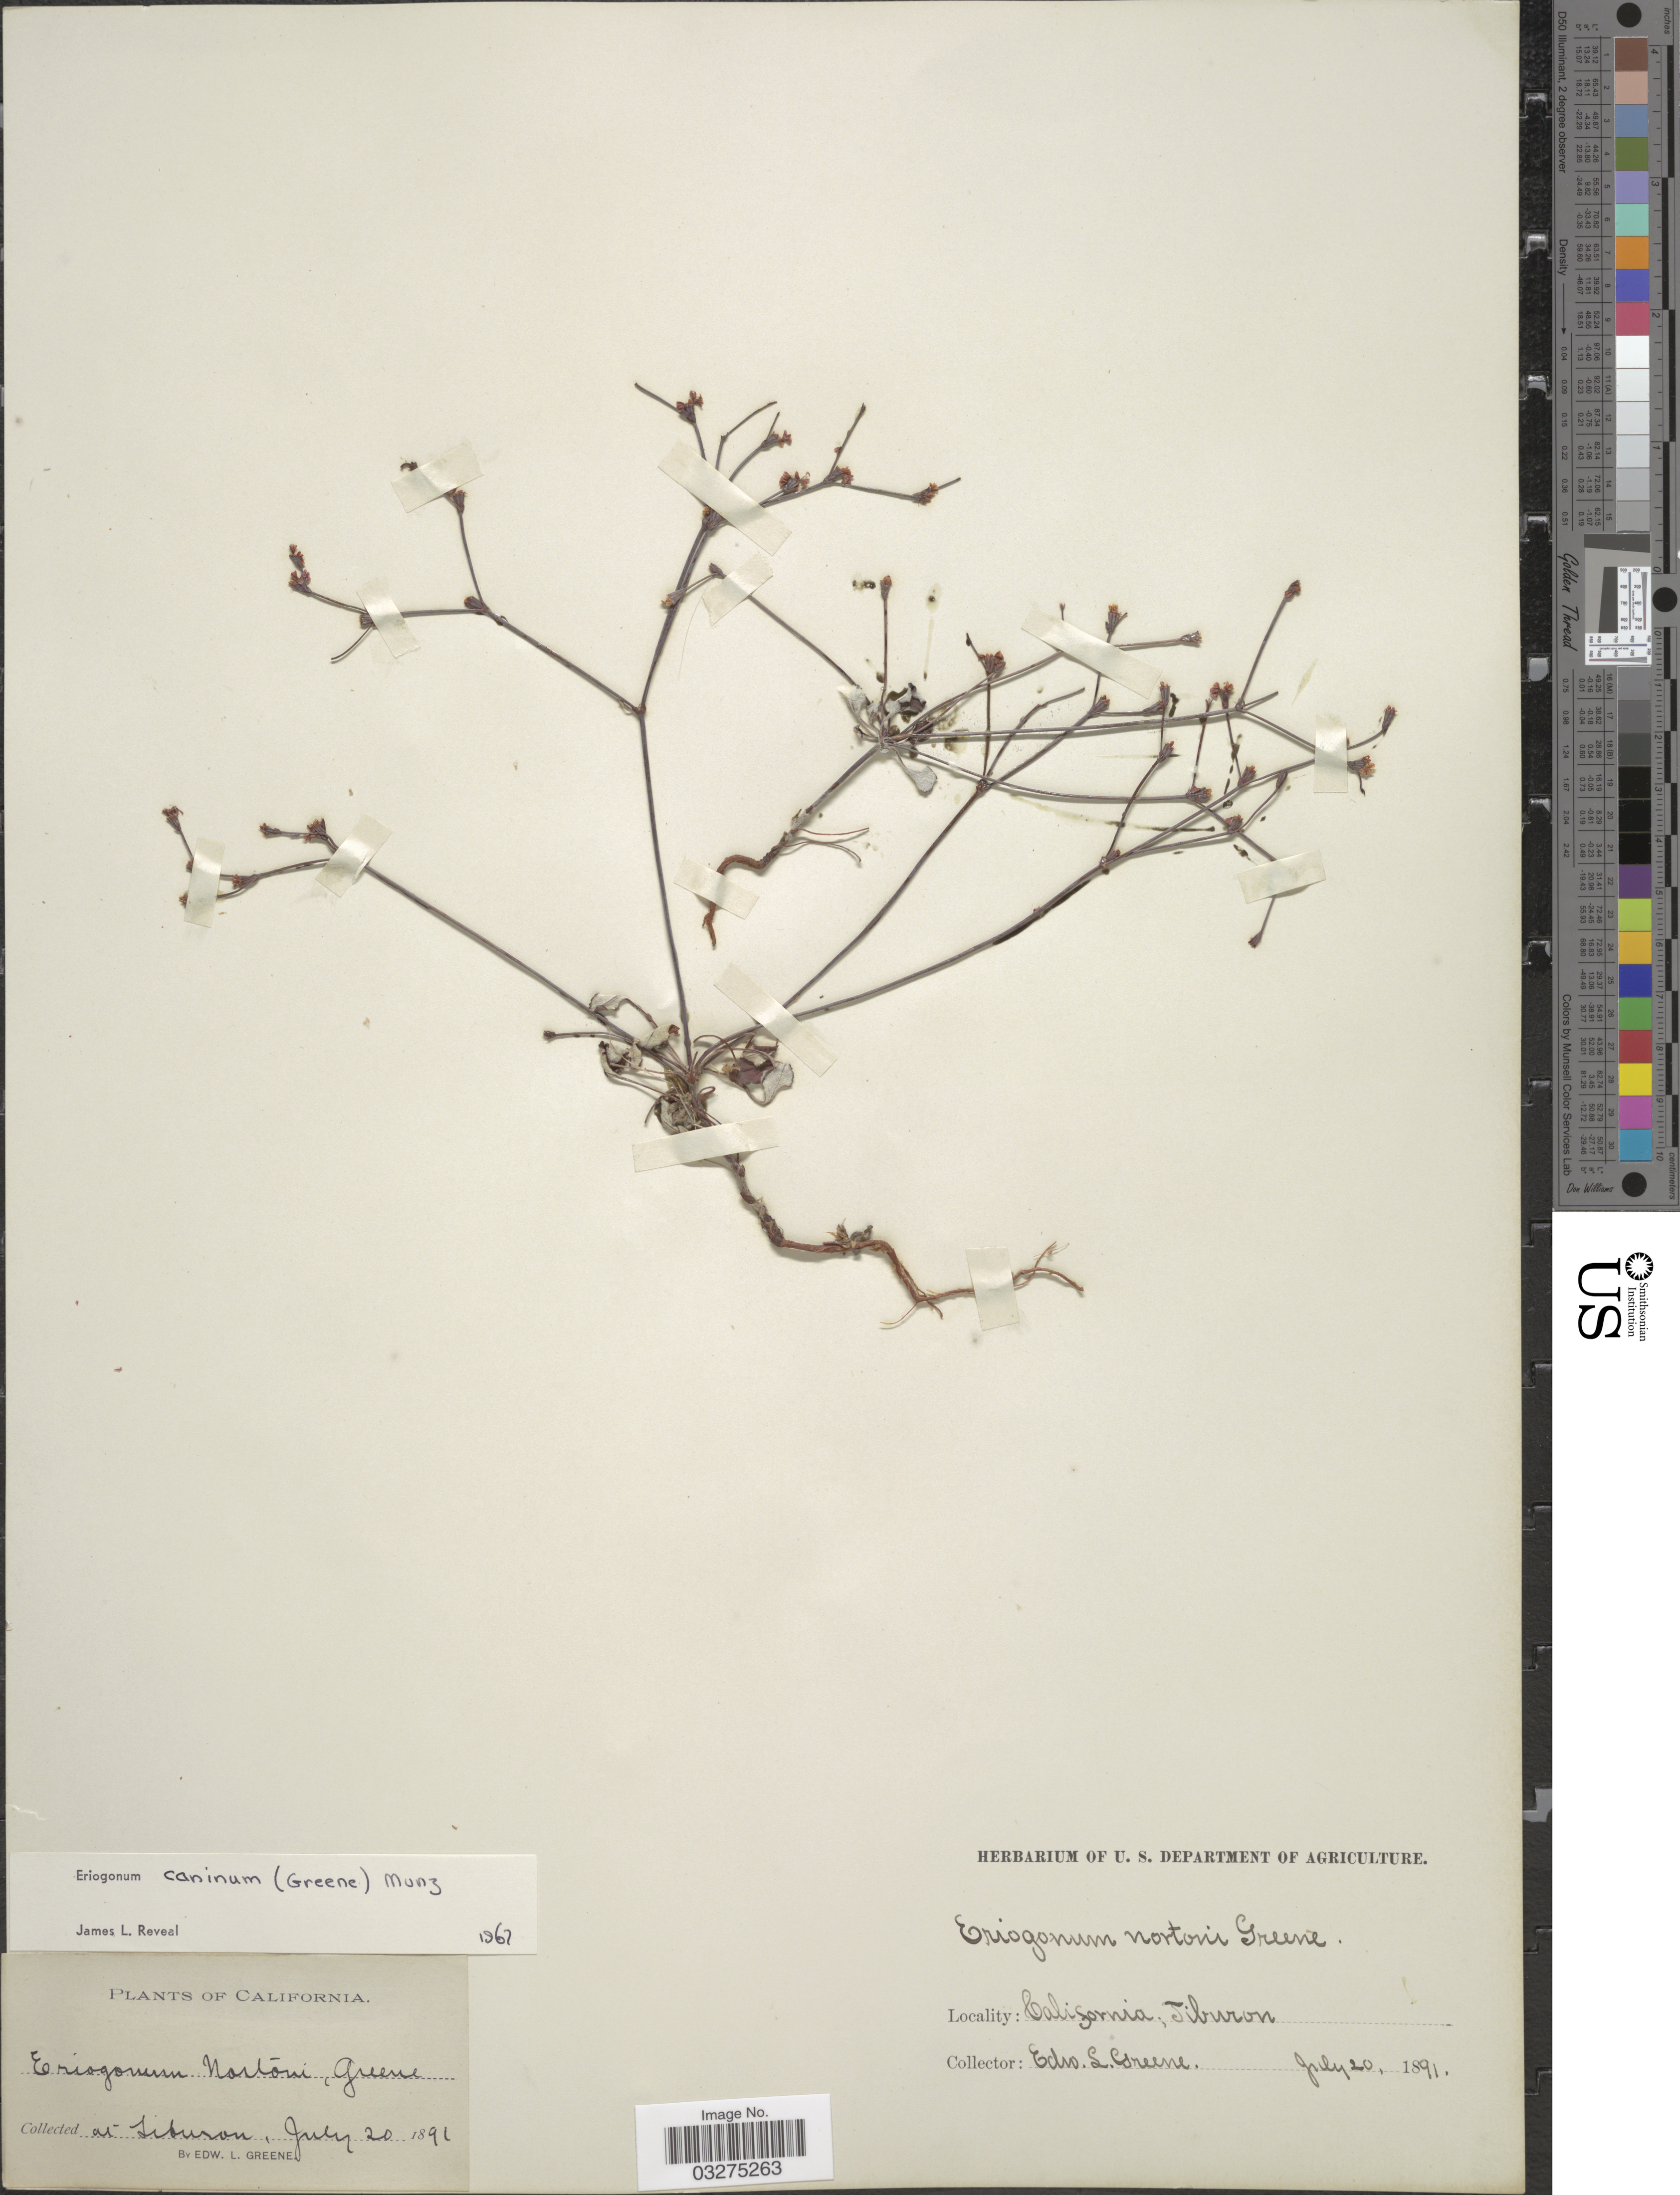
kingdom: Plantae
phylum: Tracheophyta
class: Magnoliopsida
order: Caryophyllales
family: Polygonaceae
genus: Eriogonum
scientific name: Eriogonum caninum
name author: (Greene) Munz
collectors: E. L. Greene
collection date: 1891-07-20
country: United States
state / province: California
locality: Tiburon.